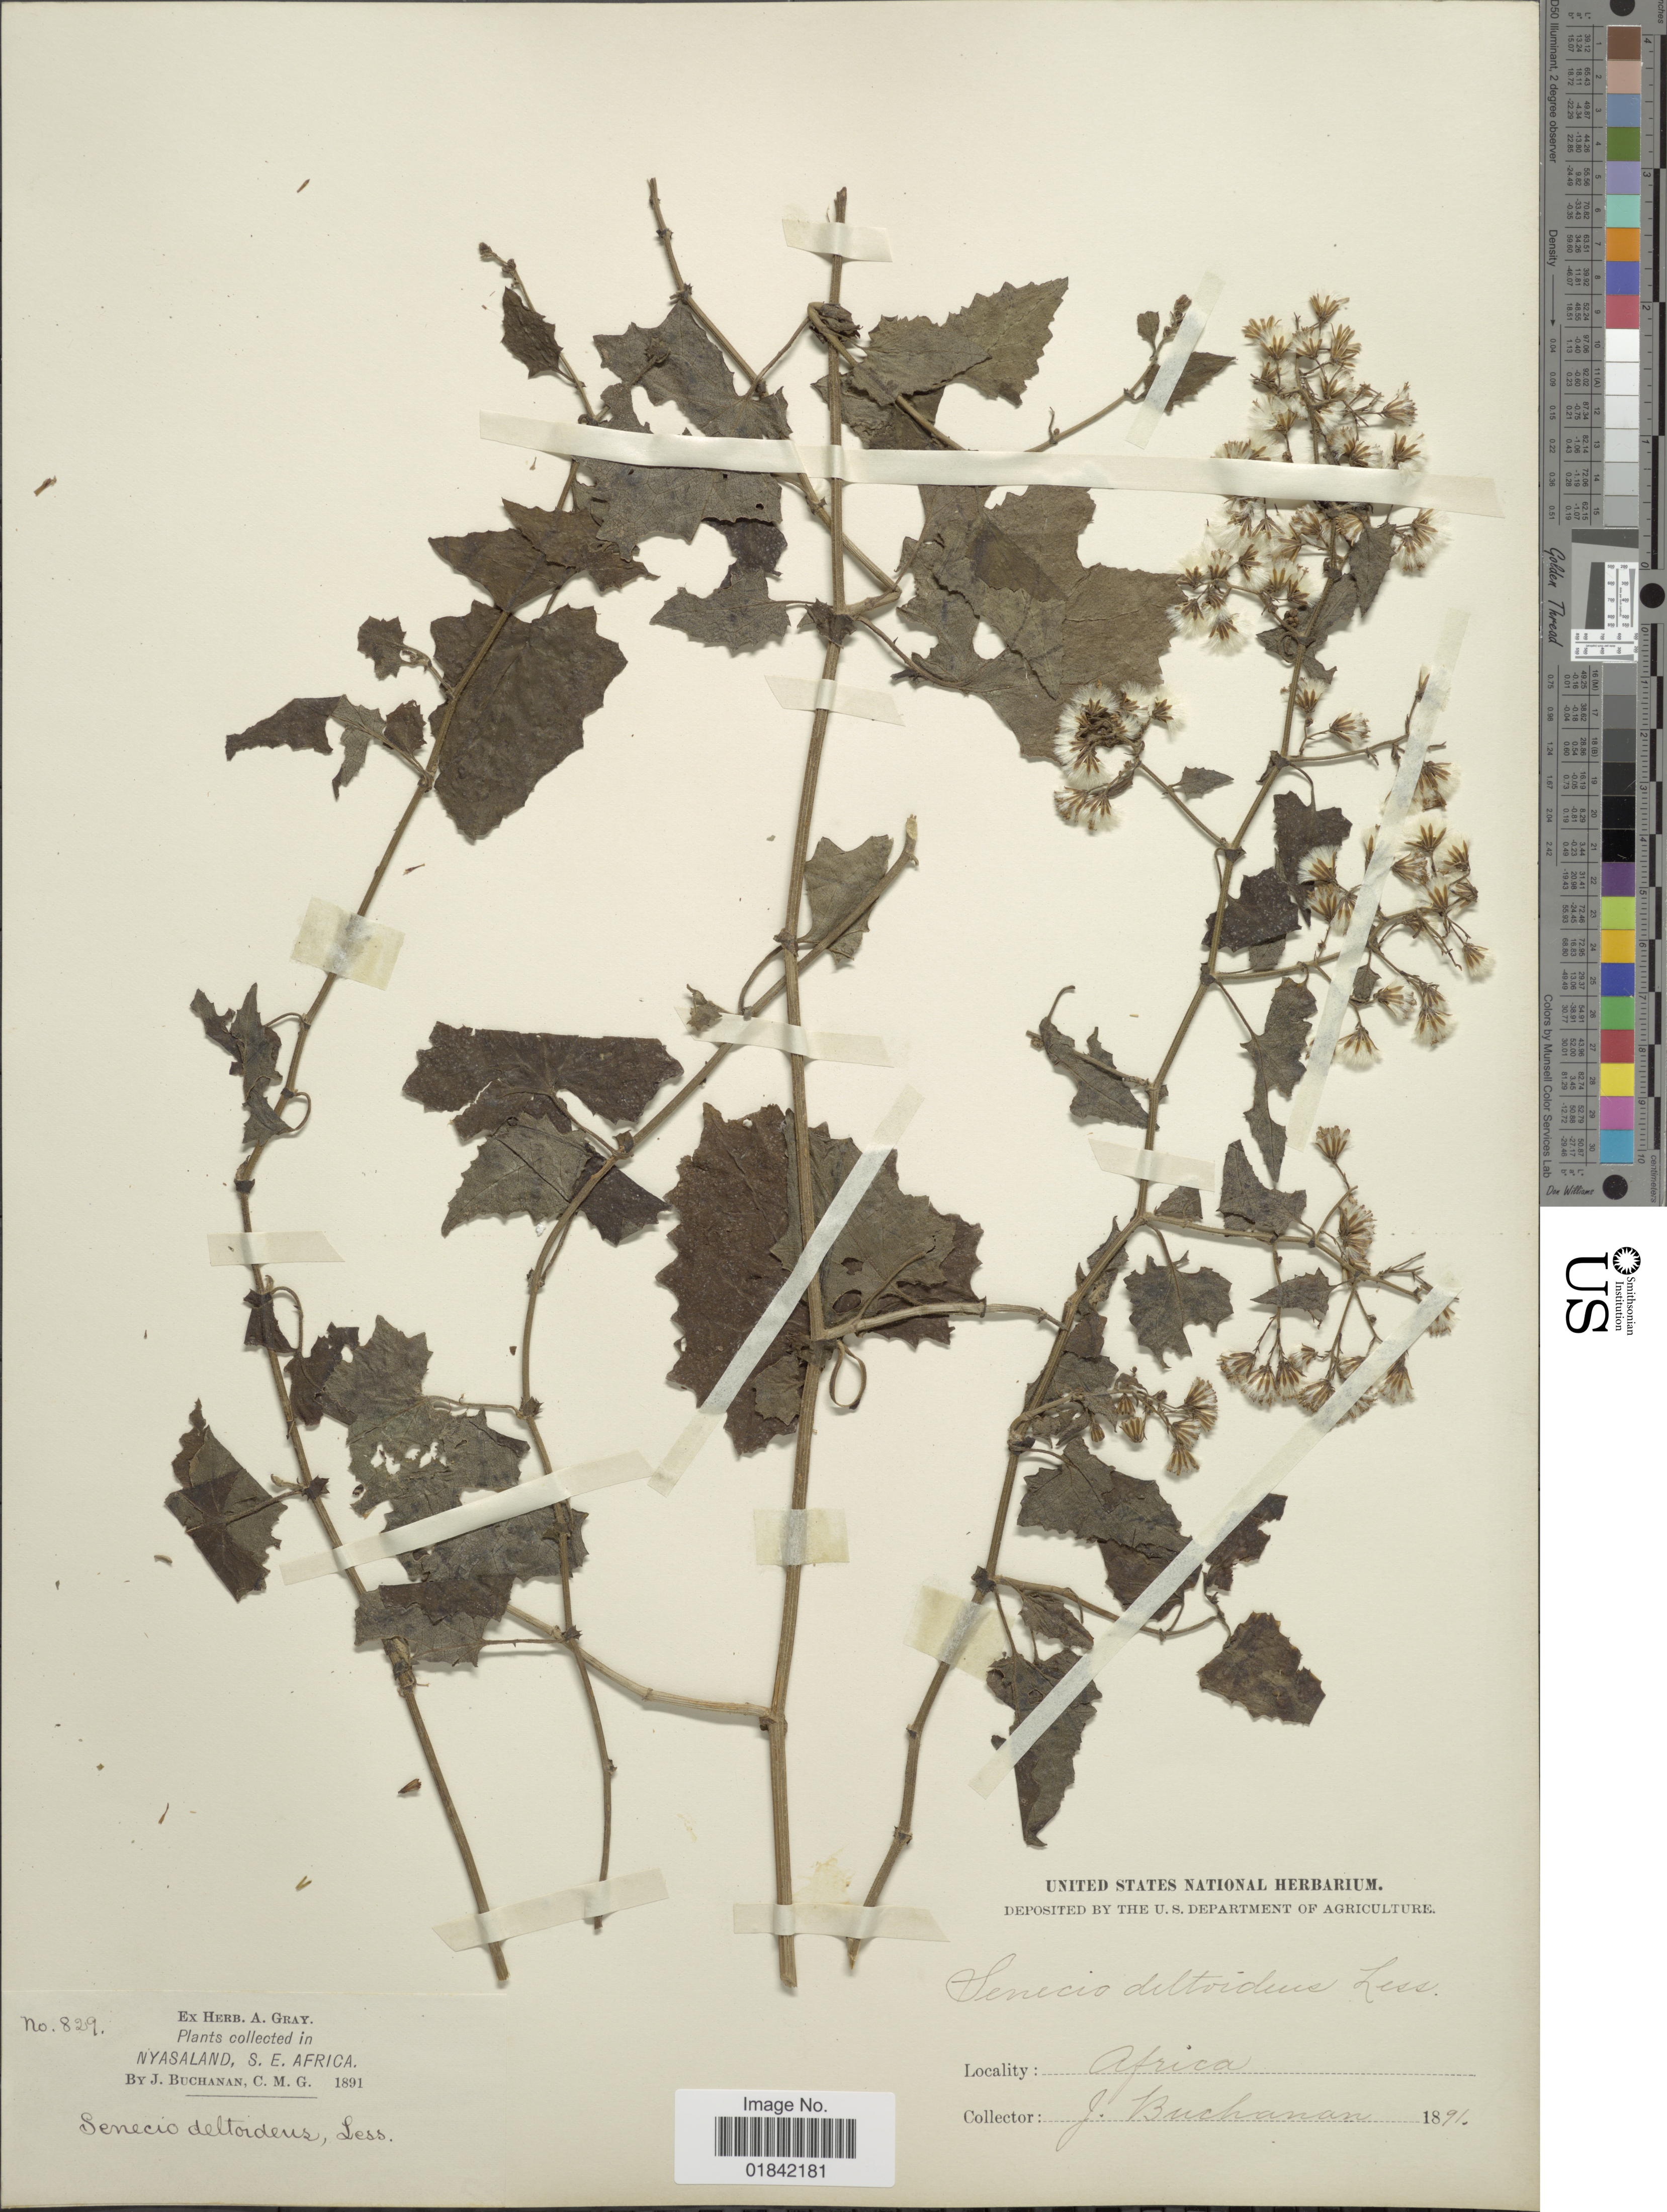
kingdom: Plantae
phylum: Tracheophyta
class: Magnoliopsida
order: Asterales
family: Asteraceae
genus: Senecio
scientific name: Senecio deltoideus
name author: Less.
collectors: J. Buchanan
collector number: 829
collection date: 1891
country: Malawi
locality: Africa, Nyasaland, S. E. Africa